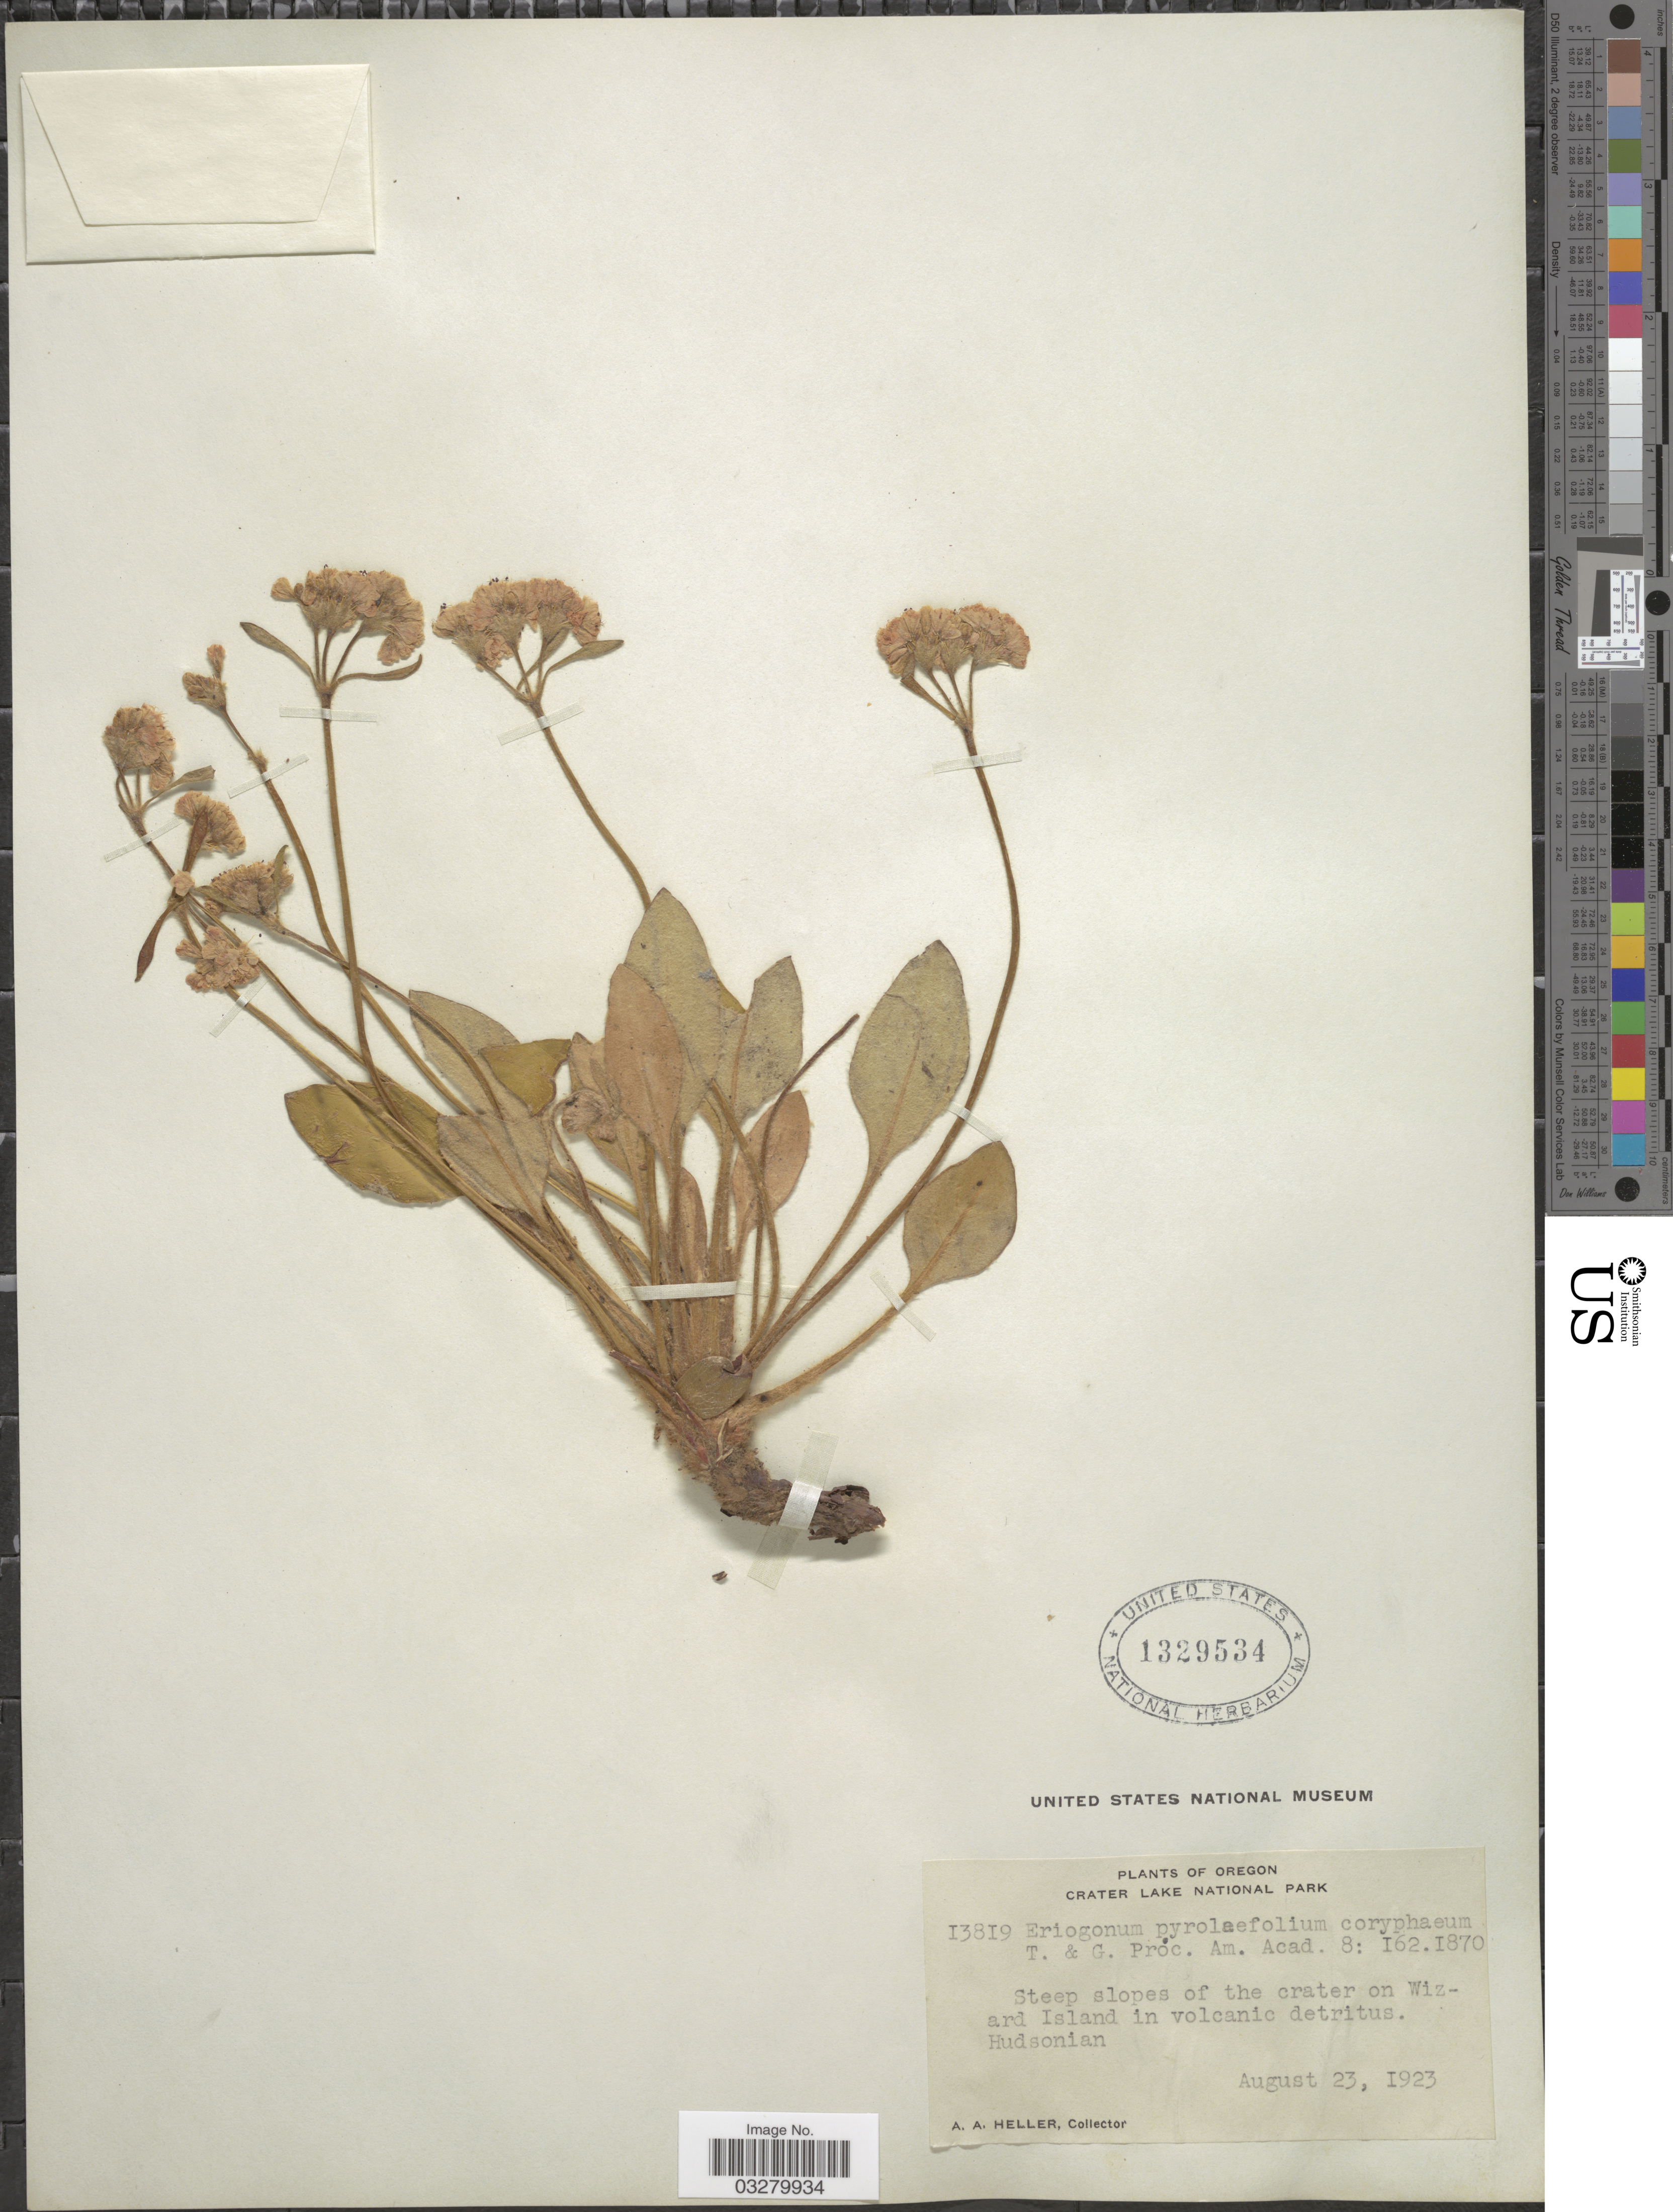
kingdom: Plantae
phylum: Tracheophyta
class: Magnoliopsida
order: Caryophyllales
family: Polygonaceae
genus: Eriogonum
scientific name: Eriogonum pyrolifolium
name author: Hook.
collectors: A. A. Heller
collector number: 13819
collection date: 1923-08-23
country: United States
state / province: Oregon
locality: Crater Lake National Park, Steep slopes of the crater on Wizard Island in volcanic detritus. Hudsonian.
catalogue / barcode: US 1329534